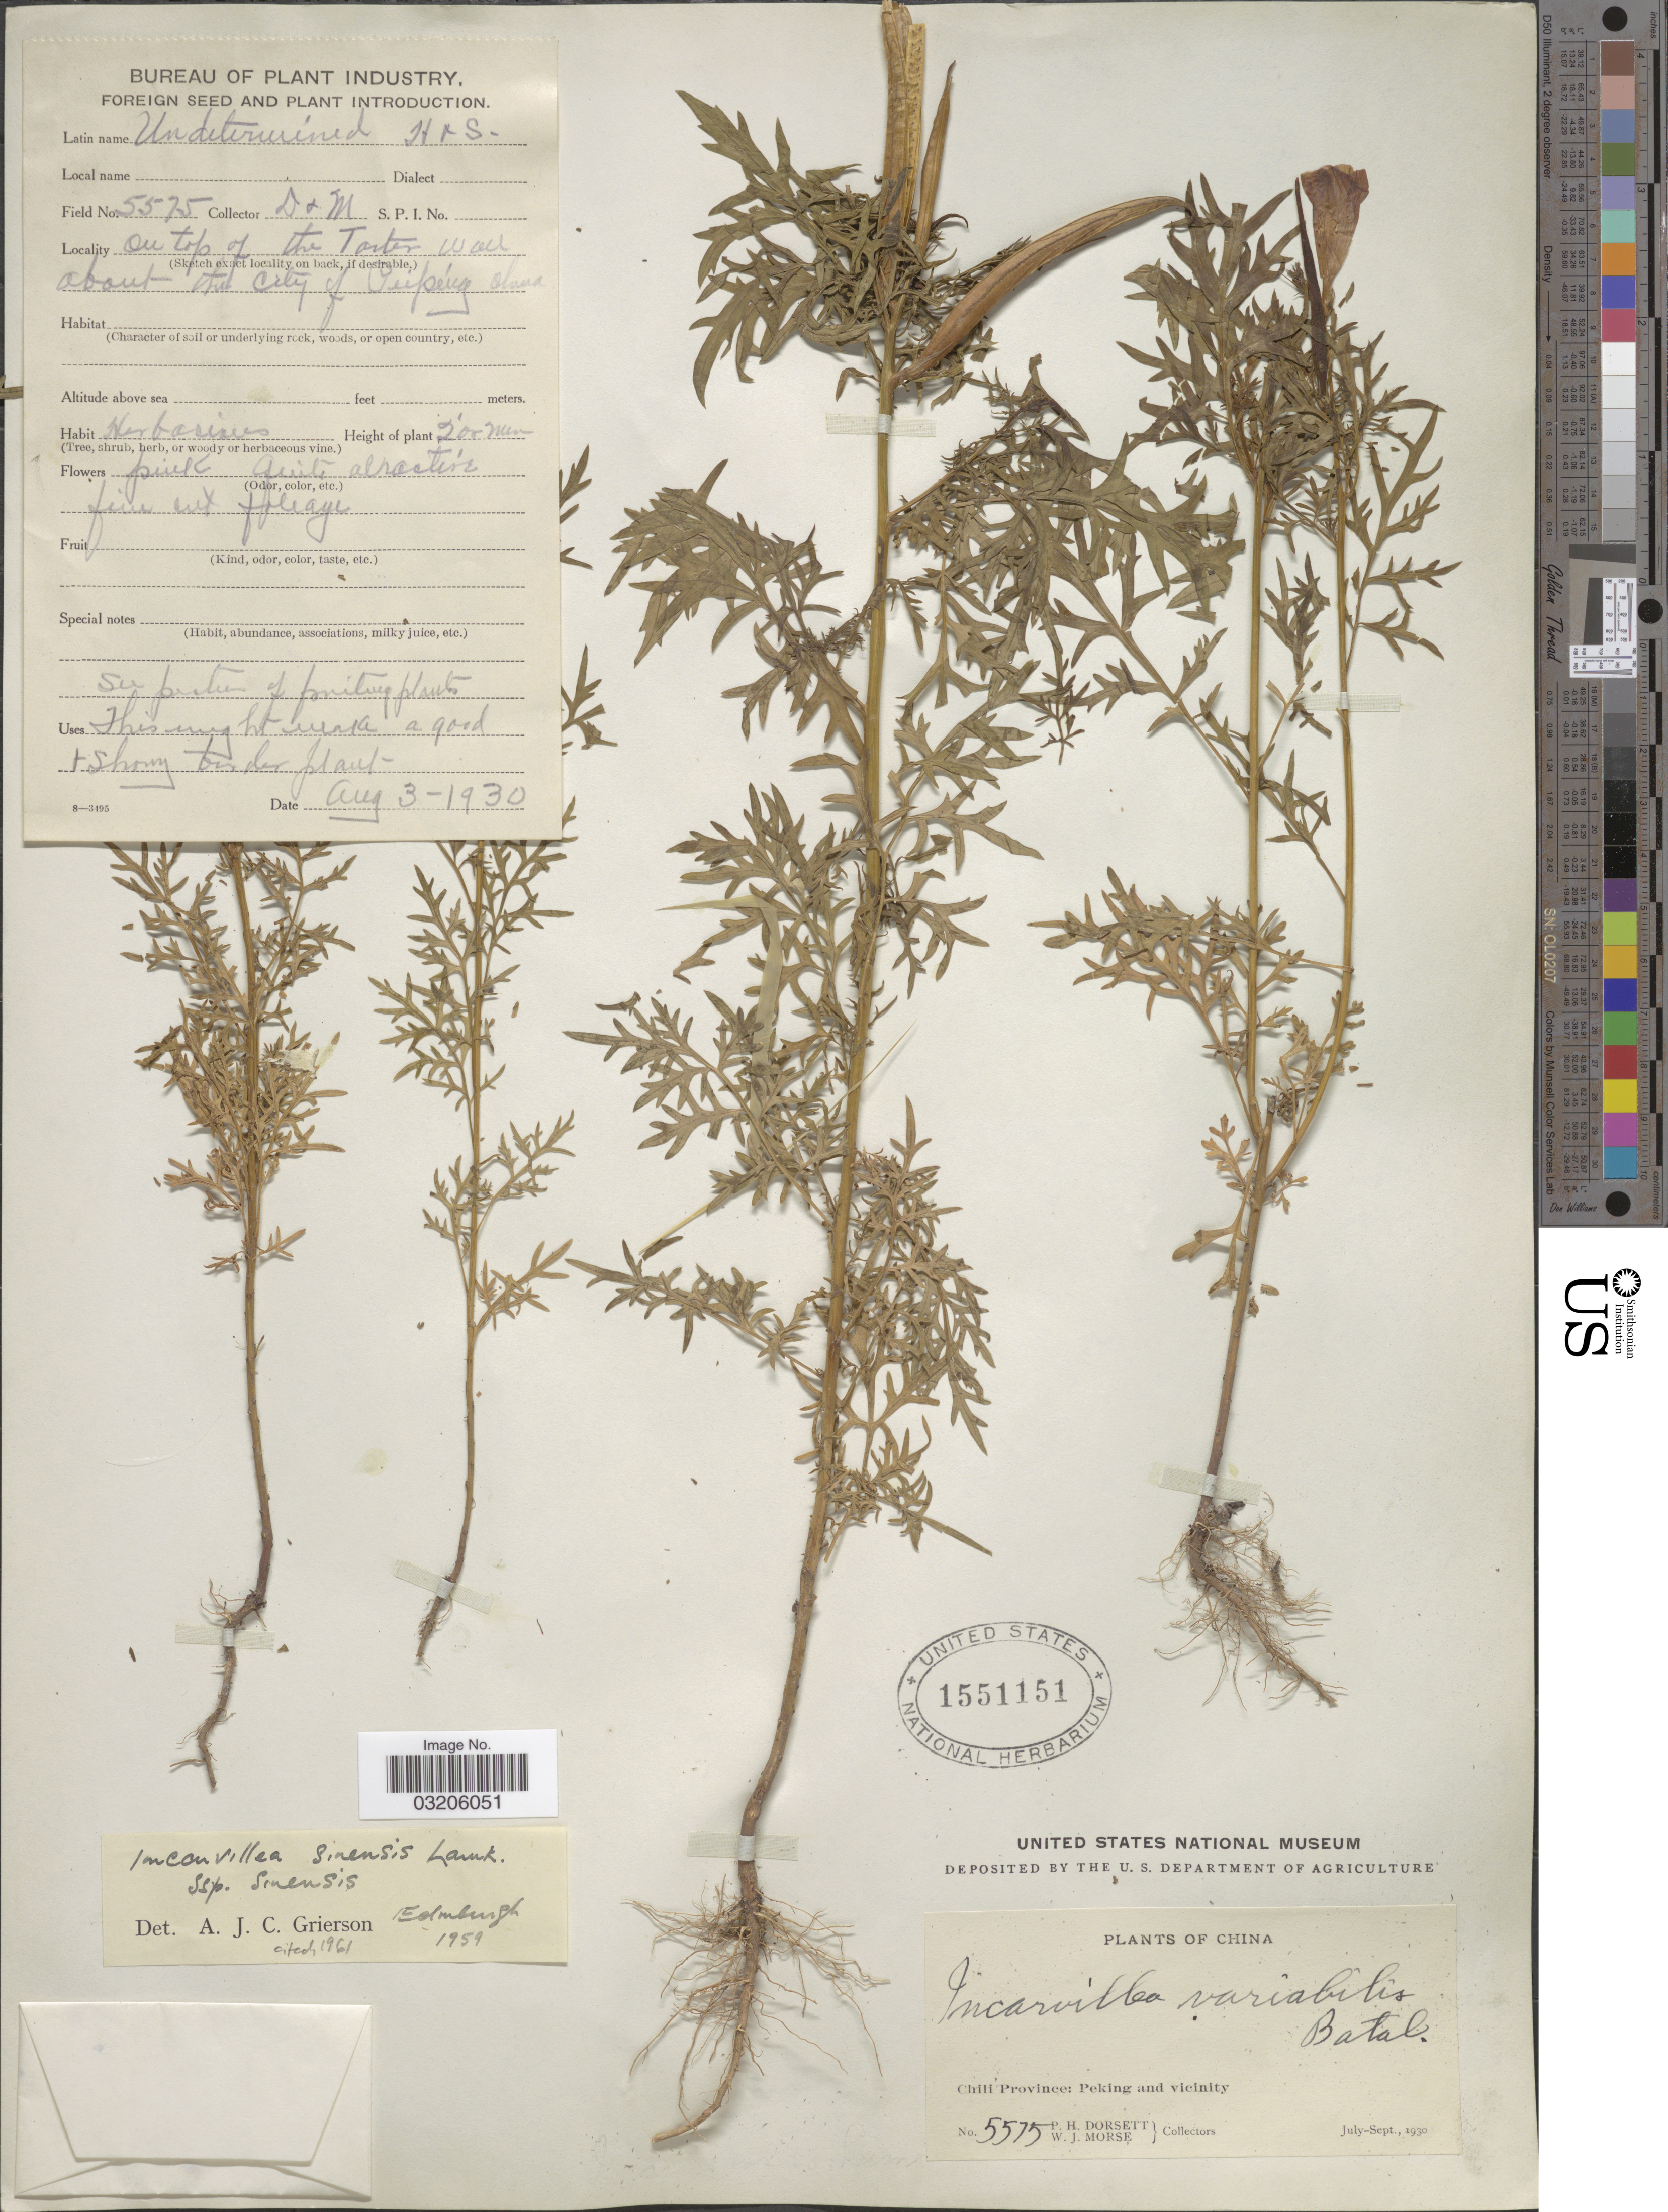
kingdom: Plantae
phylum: Tracheophyta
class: Magnoliopsida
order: Lamiales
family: Bignoniaceae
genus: Incarvillea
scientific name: Incarvillea sinensis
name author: Lam.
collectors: P. H. Dorsett & W. J. Morse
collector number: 5575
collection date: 1930-08-03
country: China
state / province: Beijing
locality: Chili Province: Peking and vicinity. On top of the Tarter [interpreted] wall about the [interpreted] City of Peiping [interpreted] oluna [interpreted].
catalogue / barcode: US 1551151